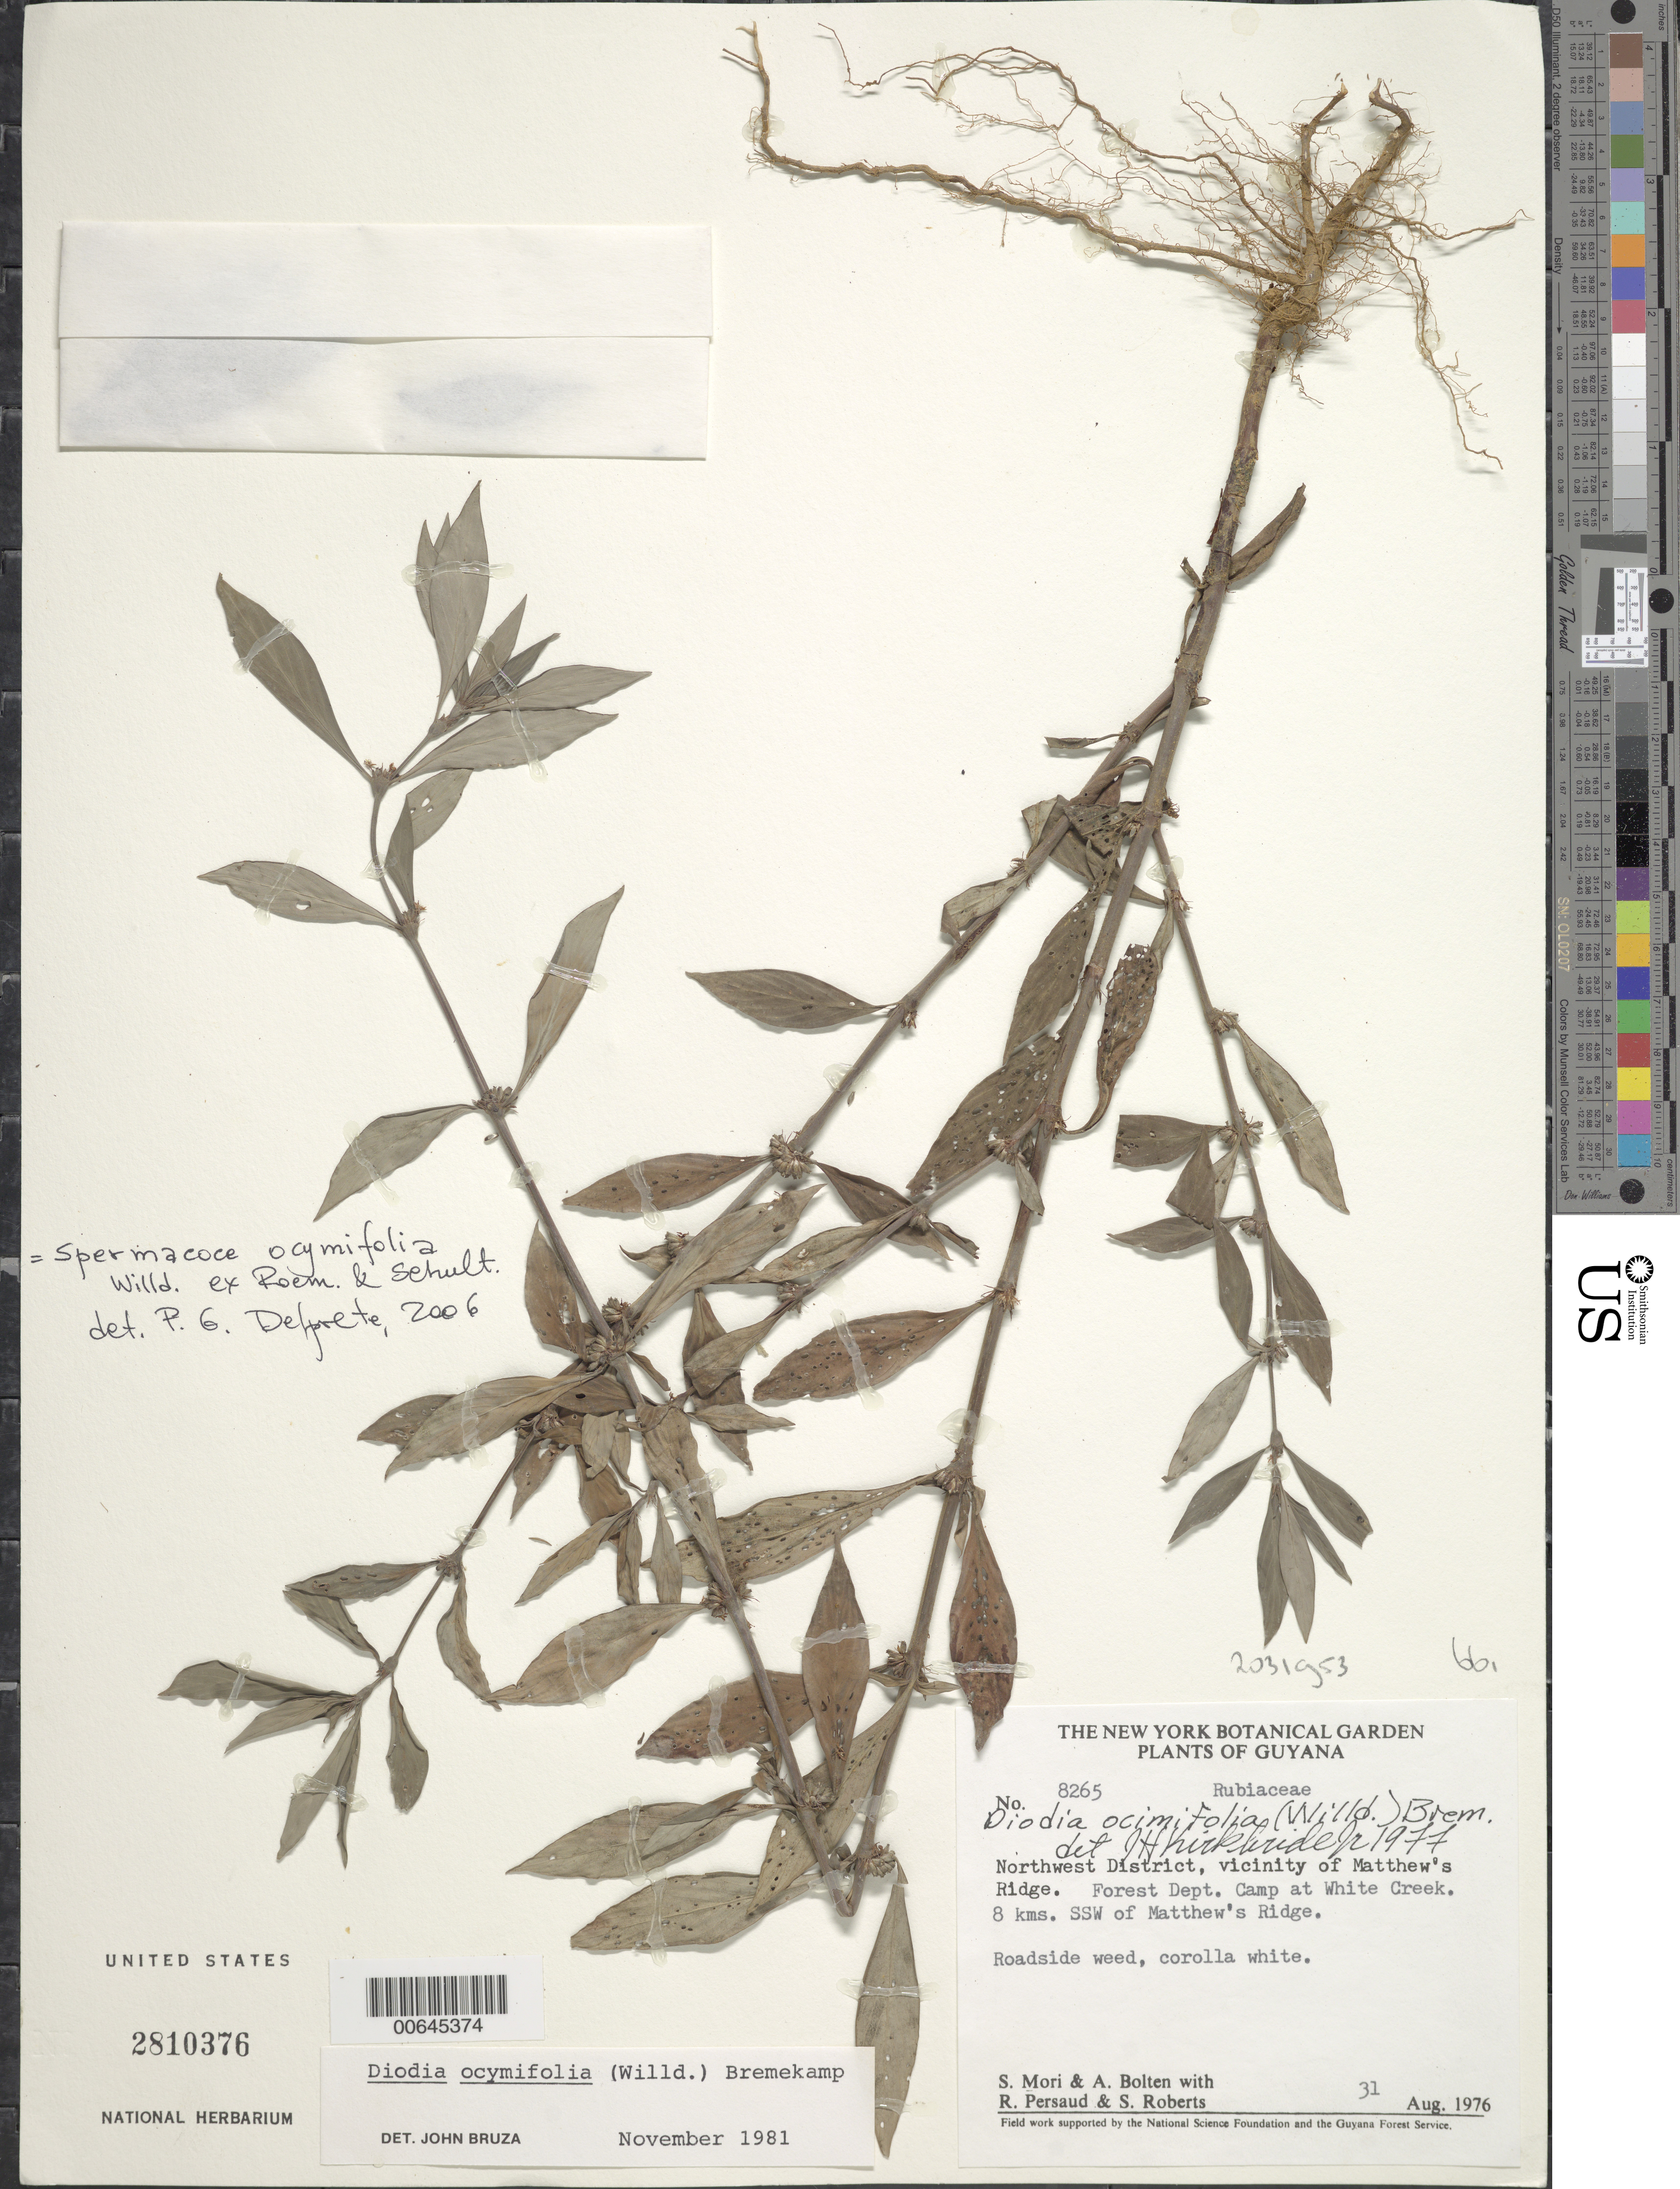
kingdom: Plantae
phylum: Tracheophyta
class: Magnoliopsida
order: Gentianales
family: Rubiaceae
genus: Spermacoce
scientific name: Spermacoce ocymifolia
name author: Willd. ex Roem. & Schult.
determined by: Delprete, P. G., Herb. de Guyane Cay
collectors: S. Mori, A. Bolten, R. Persaud, R. Boyan, S. Roberts, R. Jugernauth & S. Dwarka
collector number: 8265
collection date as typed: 31-Aug-76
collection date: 1976-08-31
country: Guyana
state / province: Barima-Waini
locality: Matthew's Ridge, Forest Dept. camp at White Creek, 8 km SSW of Matthew's Ridge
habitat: Roadside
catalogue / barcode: US 2810376